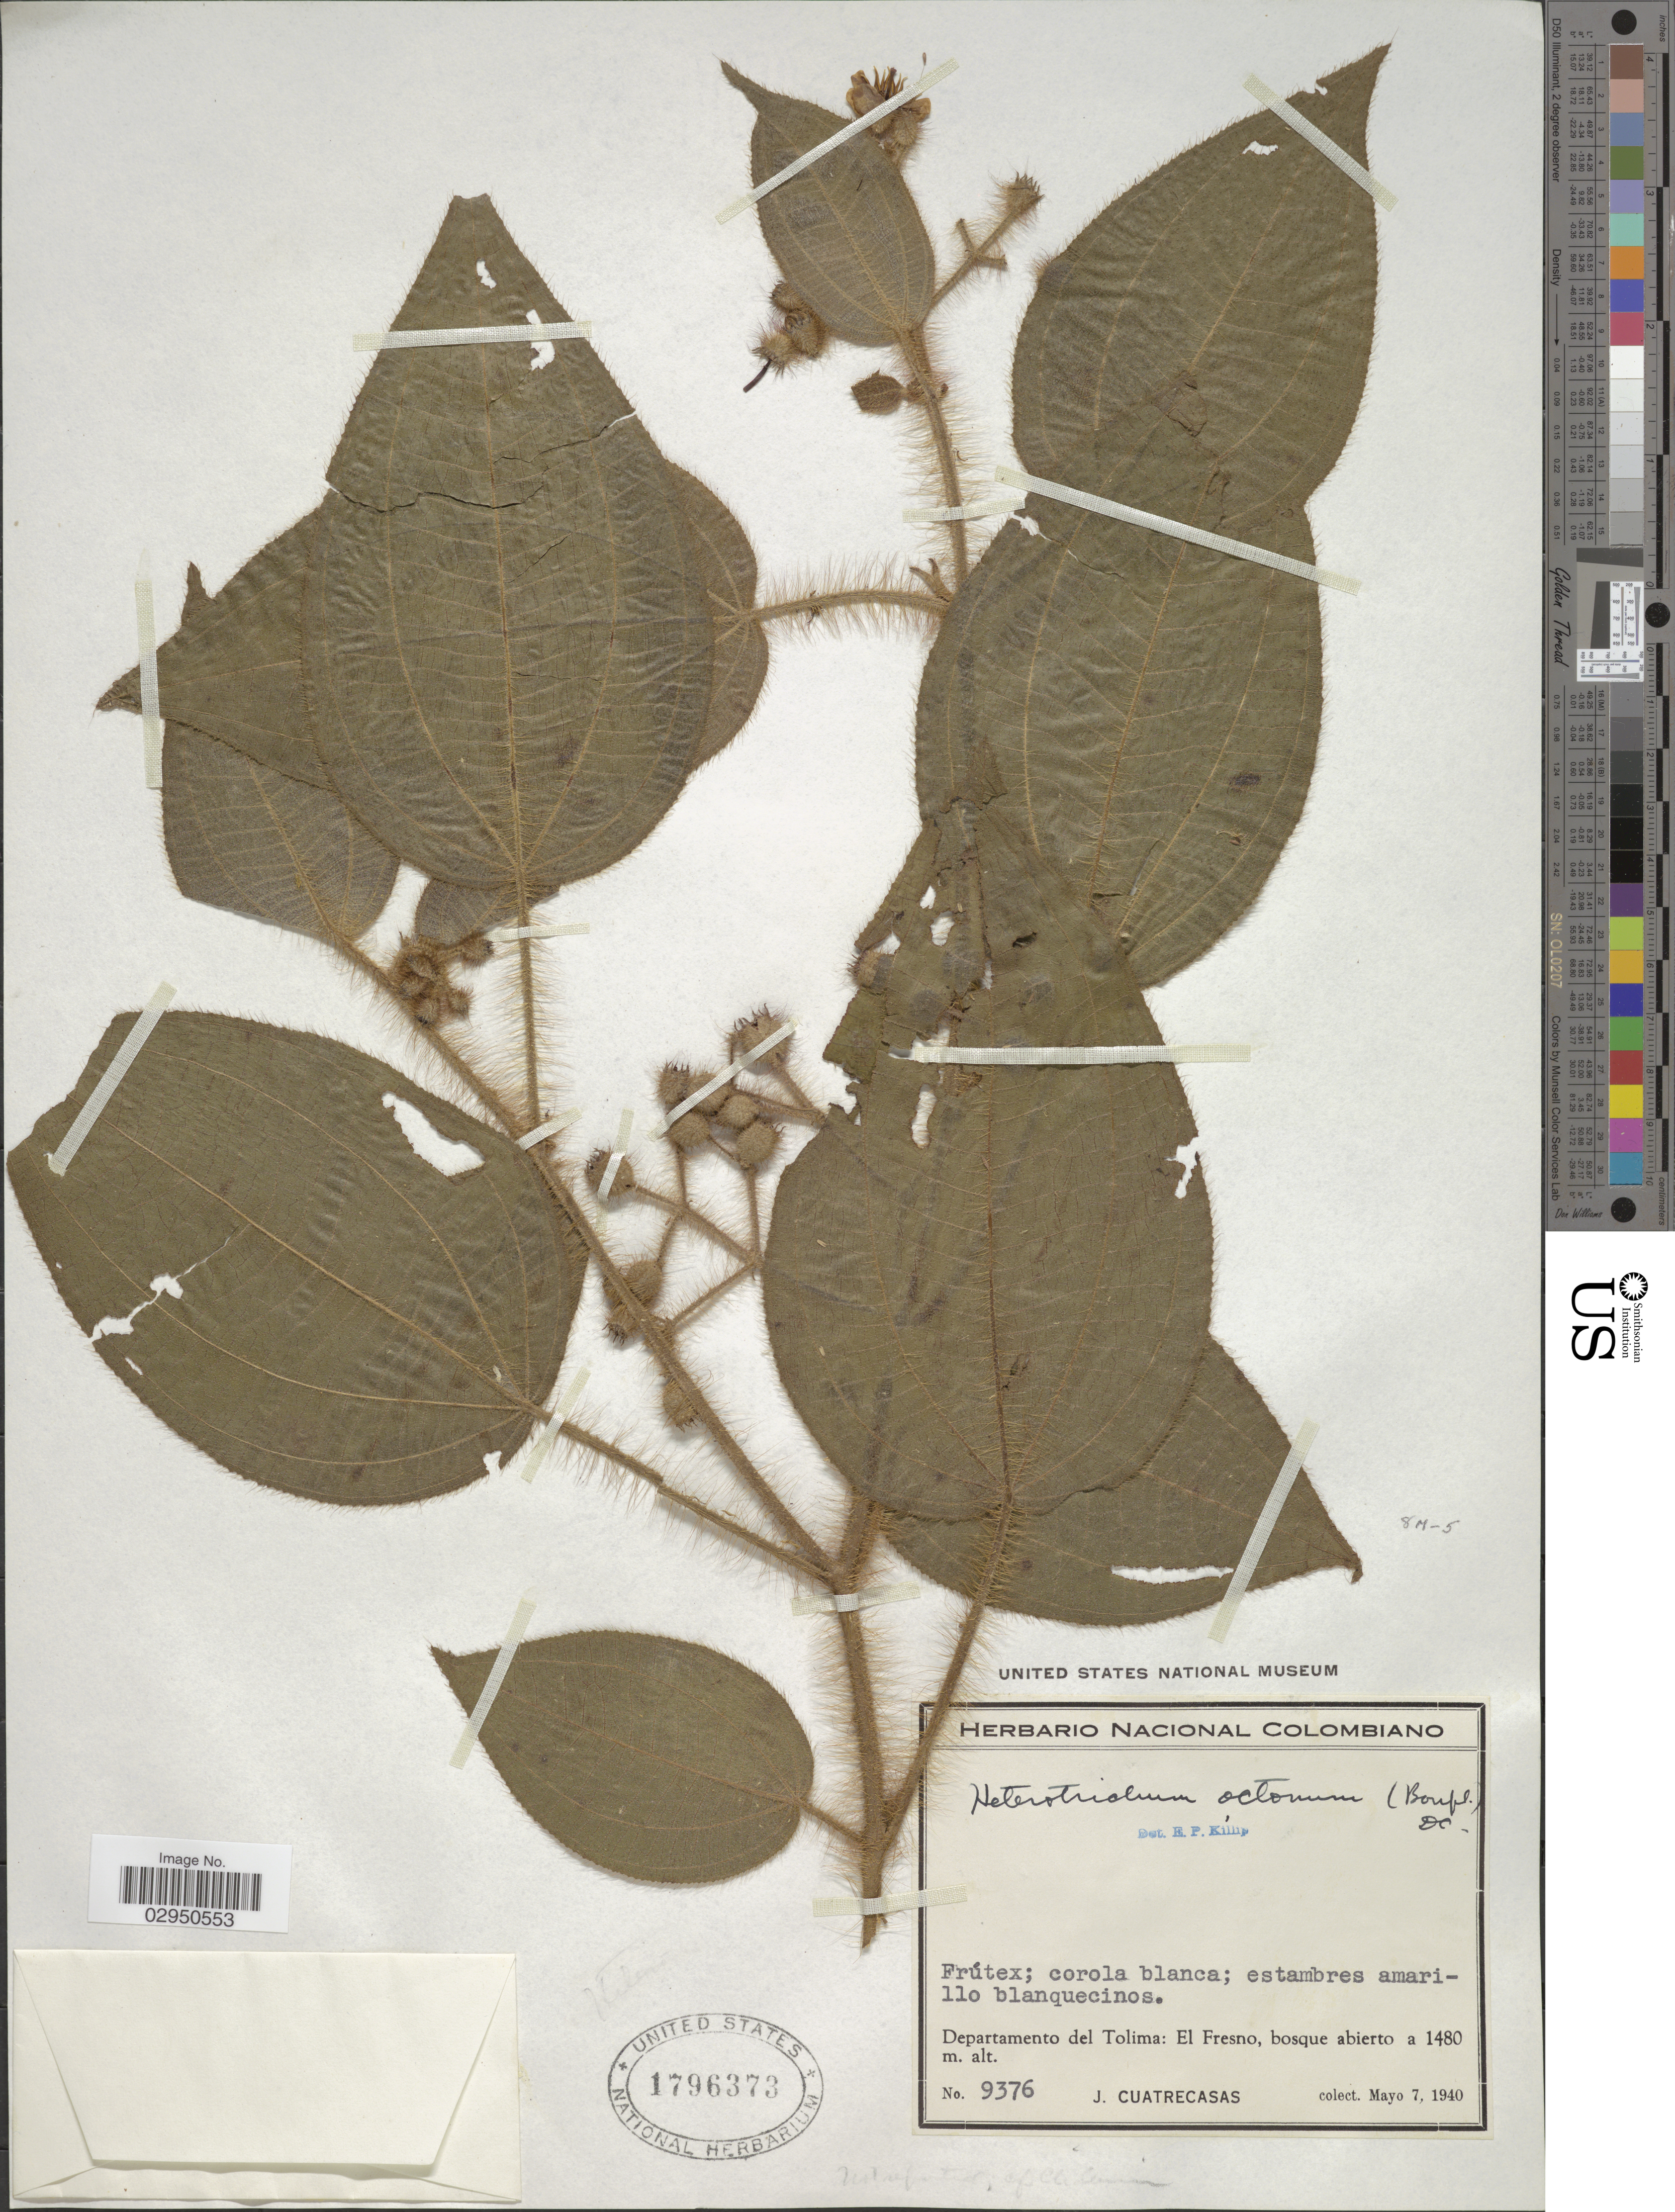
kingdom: Plantae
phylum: Tracheophyta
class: Magnoliopsida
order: Myrtales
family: Melastomataceae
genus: Clidemia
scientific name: Clidemia octona subsp. octona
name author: (Bonpl.) L.O. Williams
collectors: J. Cuatrecasas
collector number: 9376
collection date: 1940-05-07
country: Colombia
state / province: Tolima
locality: Departamento del Tolima: El Fresno, bosque abierto.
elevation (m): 1480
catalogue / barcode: US 1796373